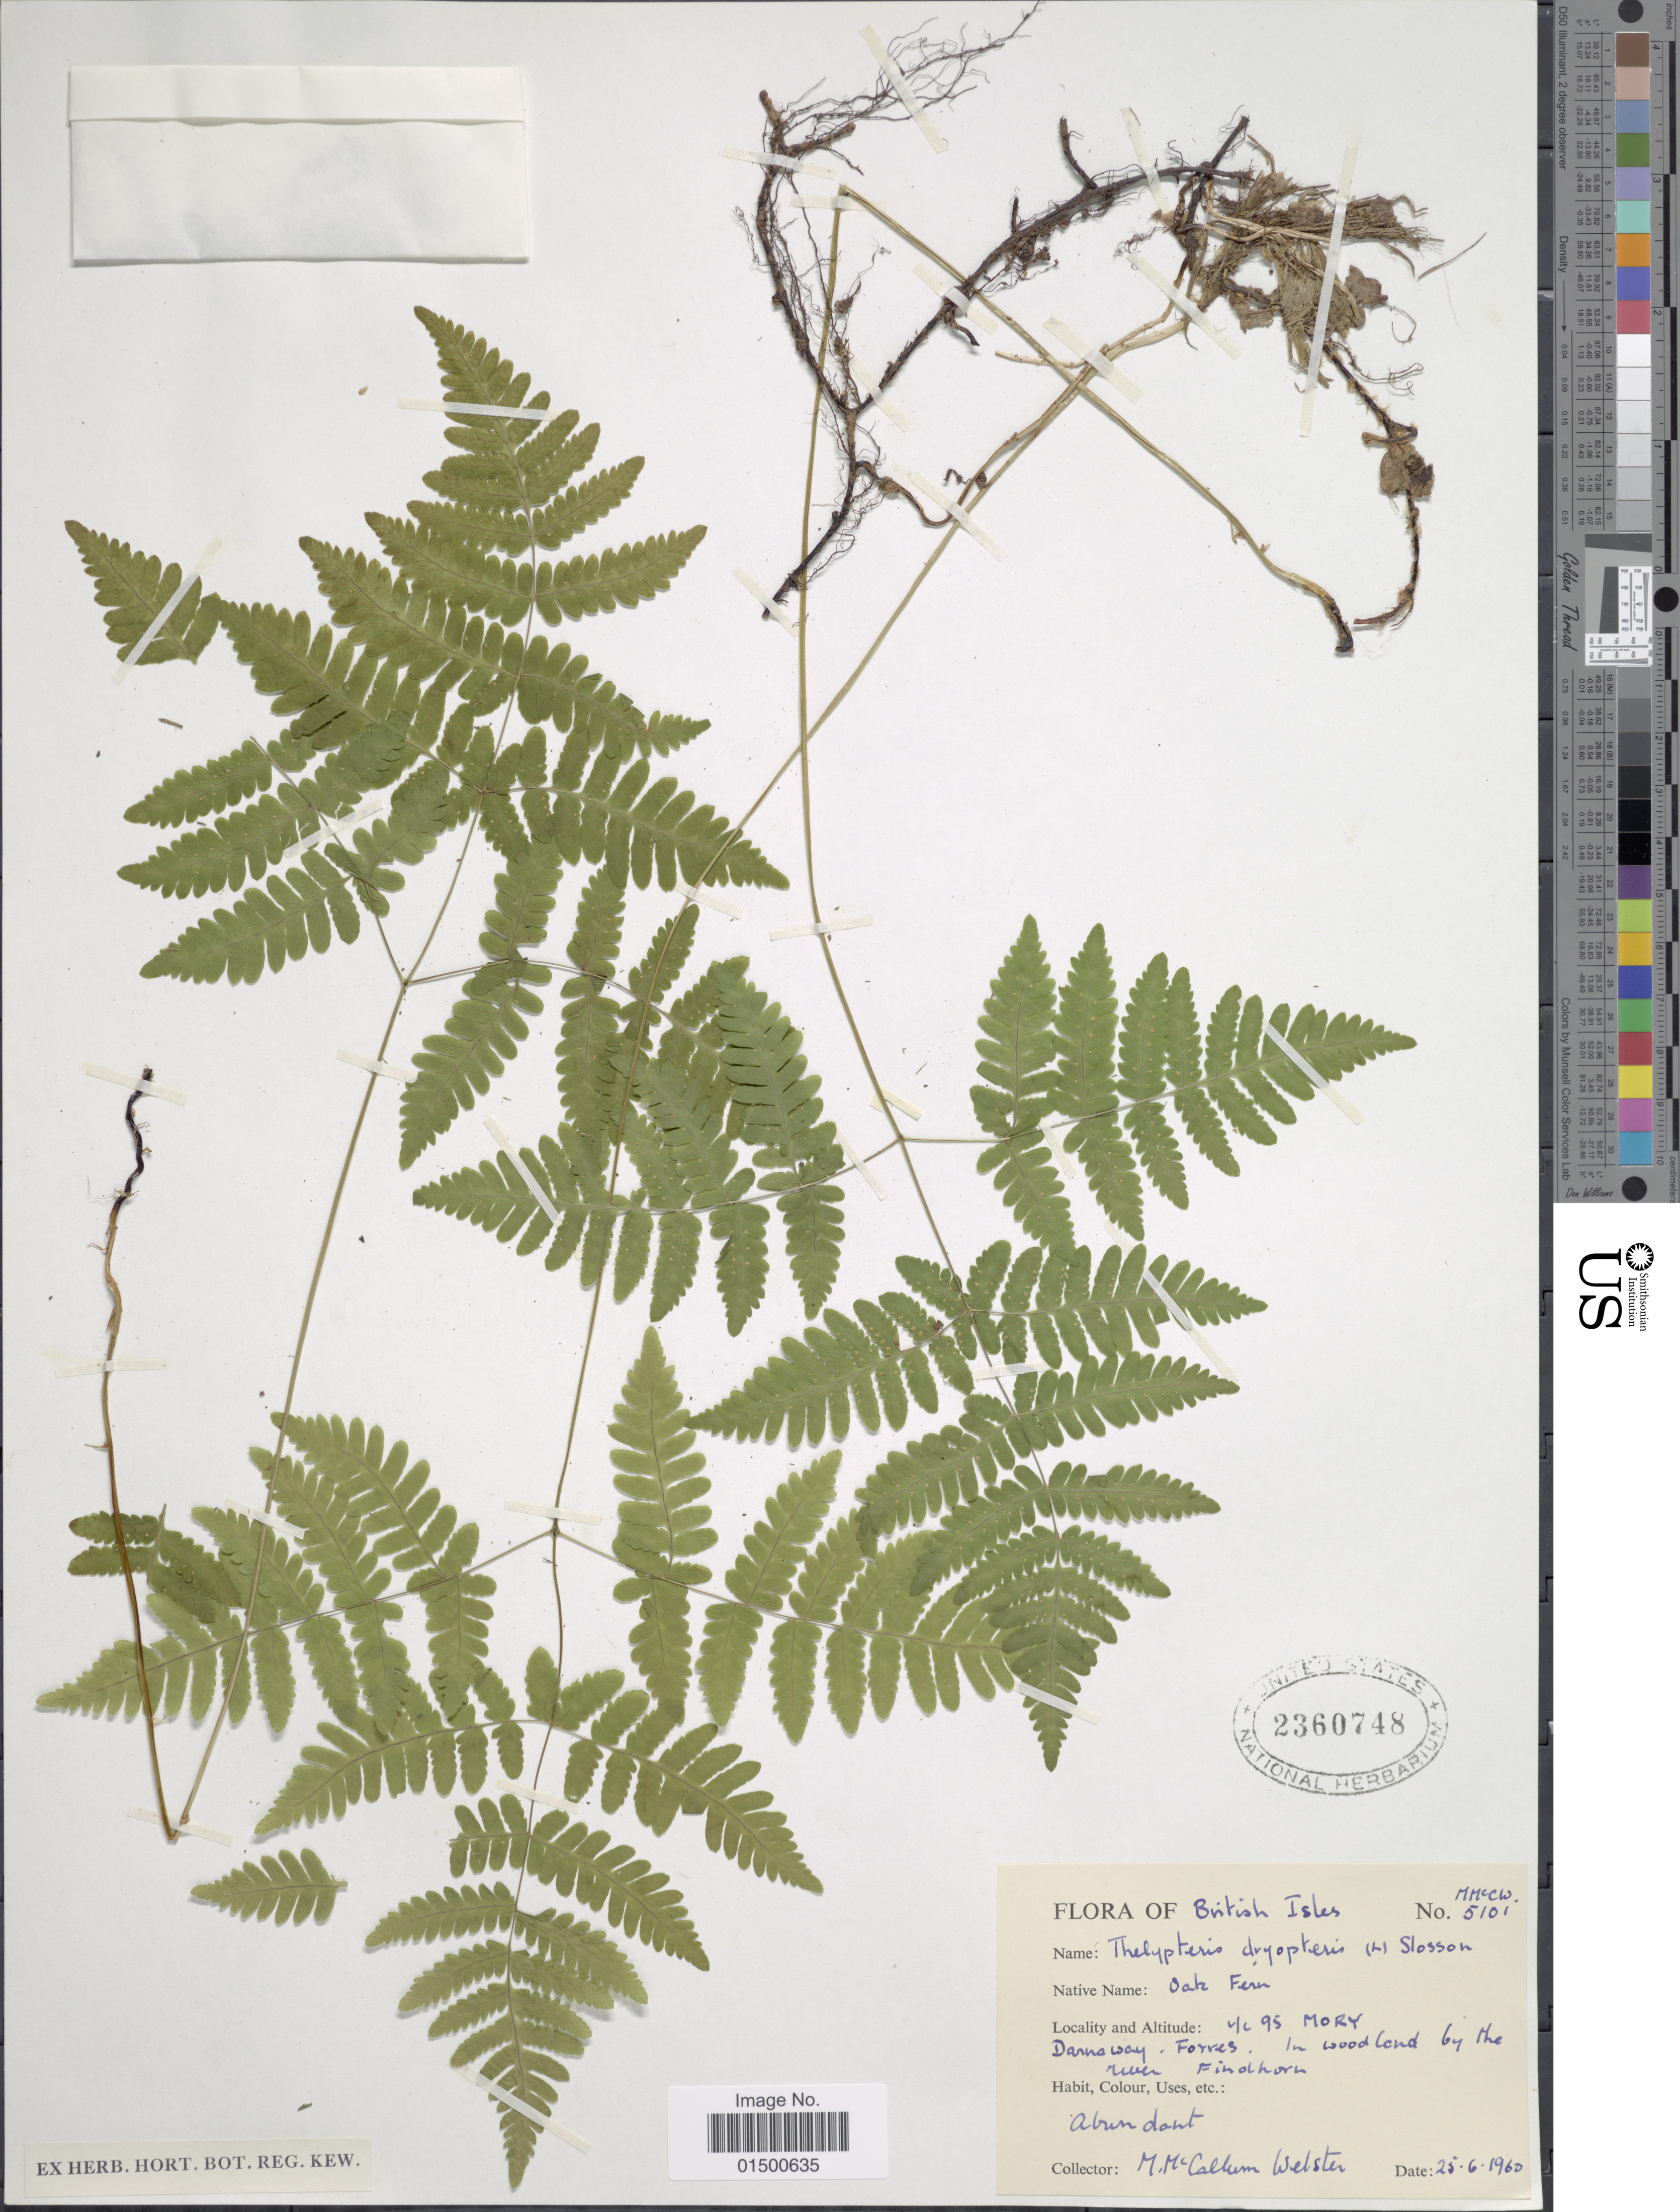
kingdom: Plantae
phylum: Tracheophyta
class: Polypodiopsida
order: Polypodiales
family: Cystopteridaceae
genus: Gymnocarpium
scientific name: Gymnocarpium disjunctum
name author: (Rupr.) Ching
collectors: M. McCallum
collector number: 5101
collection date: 1960-06-25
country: United Kingdom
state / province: Scotland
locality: British Isles, v/c 95 Moray, Darnaway, Forres, in Woodland by the River Findhorn.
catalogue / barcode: US 2360748